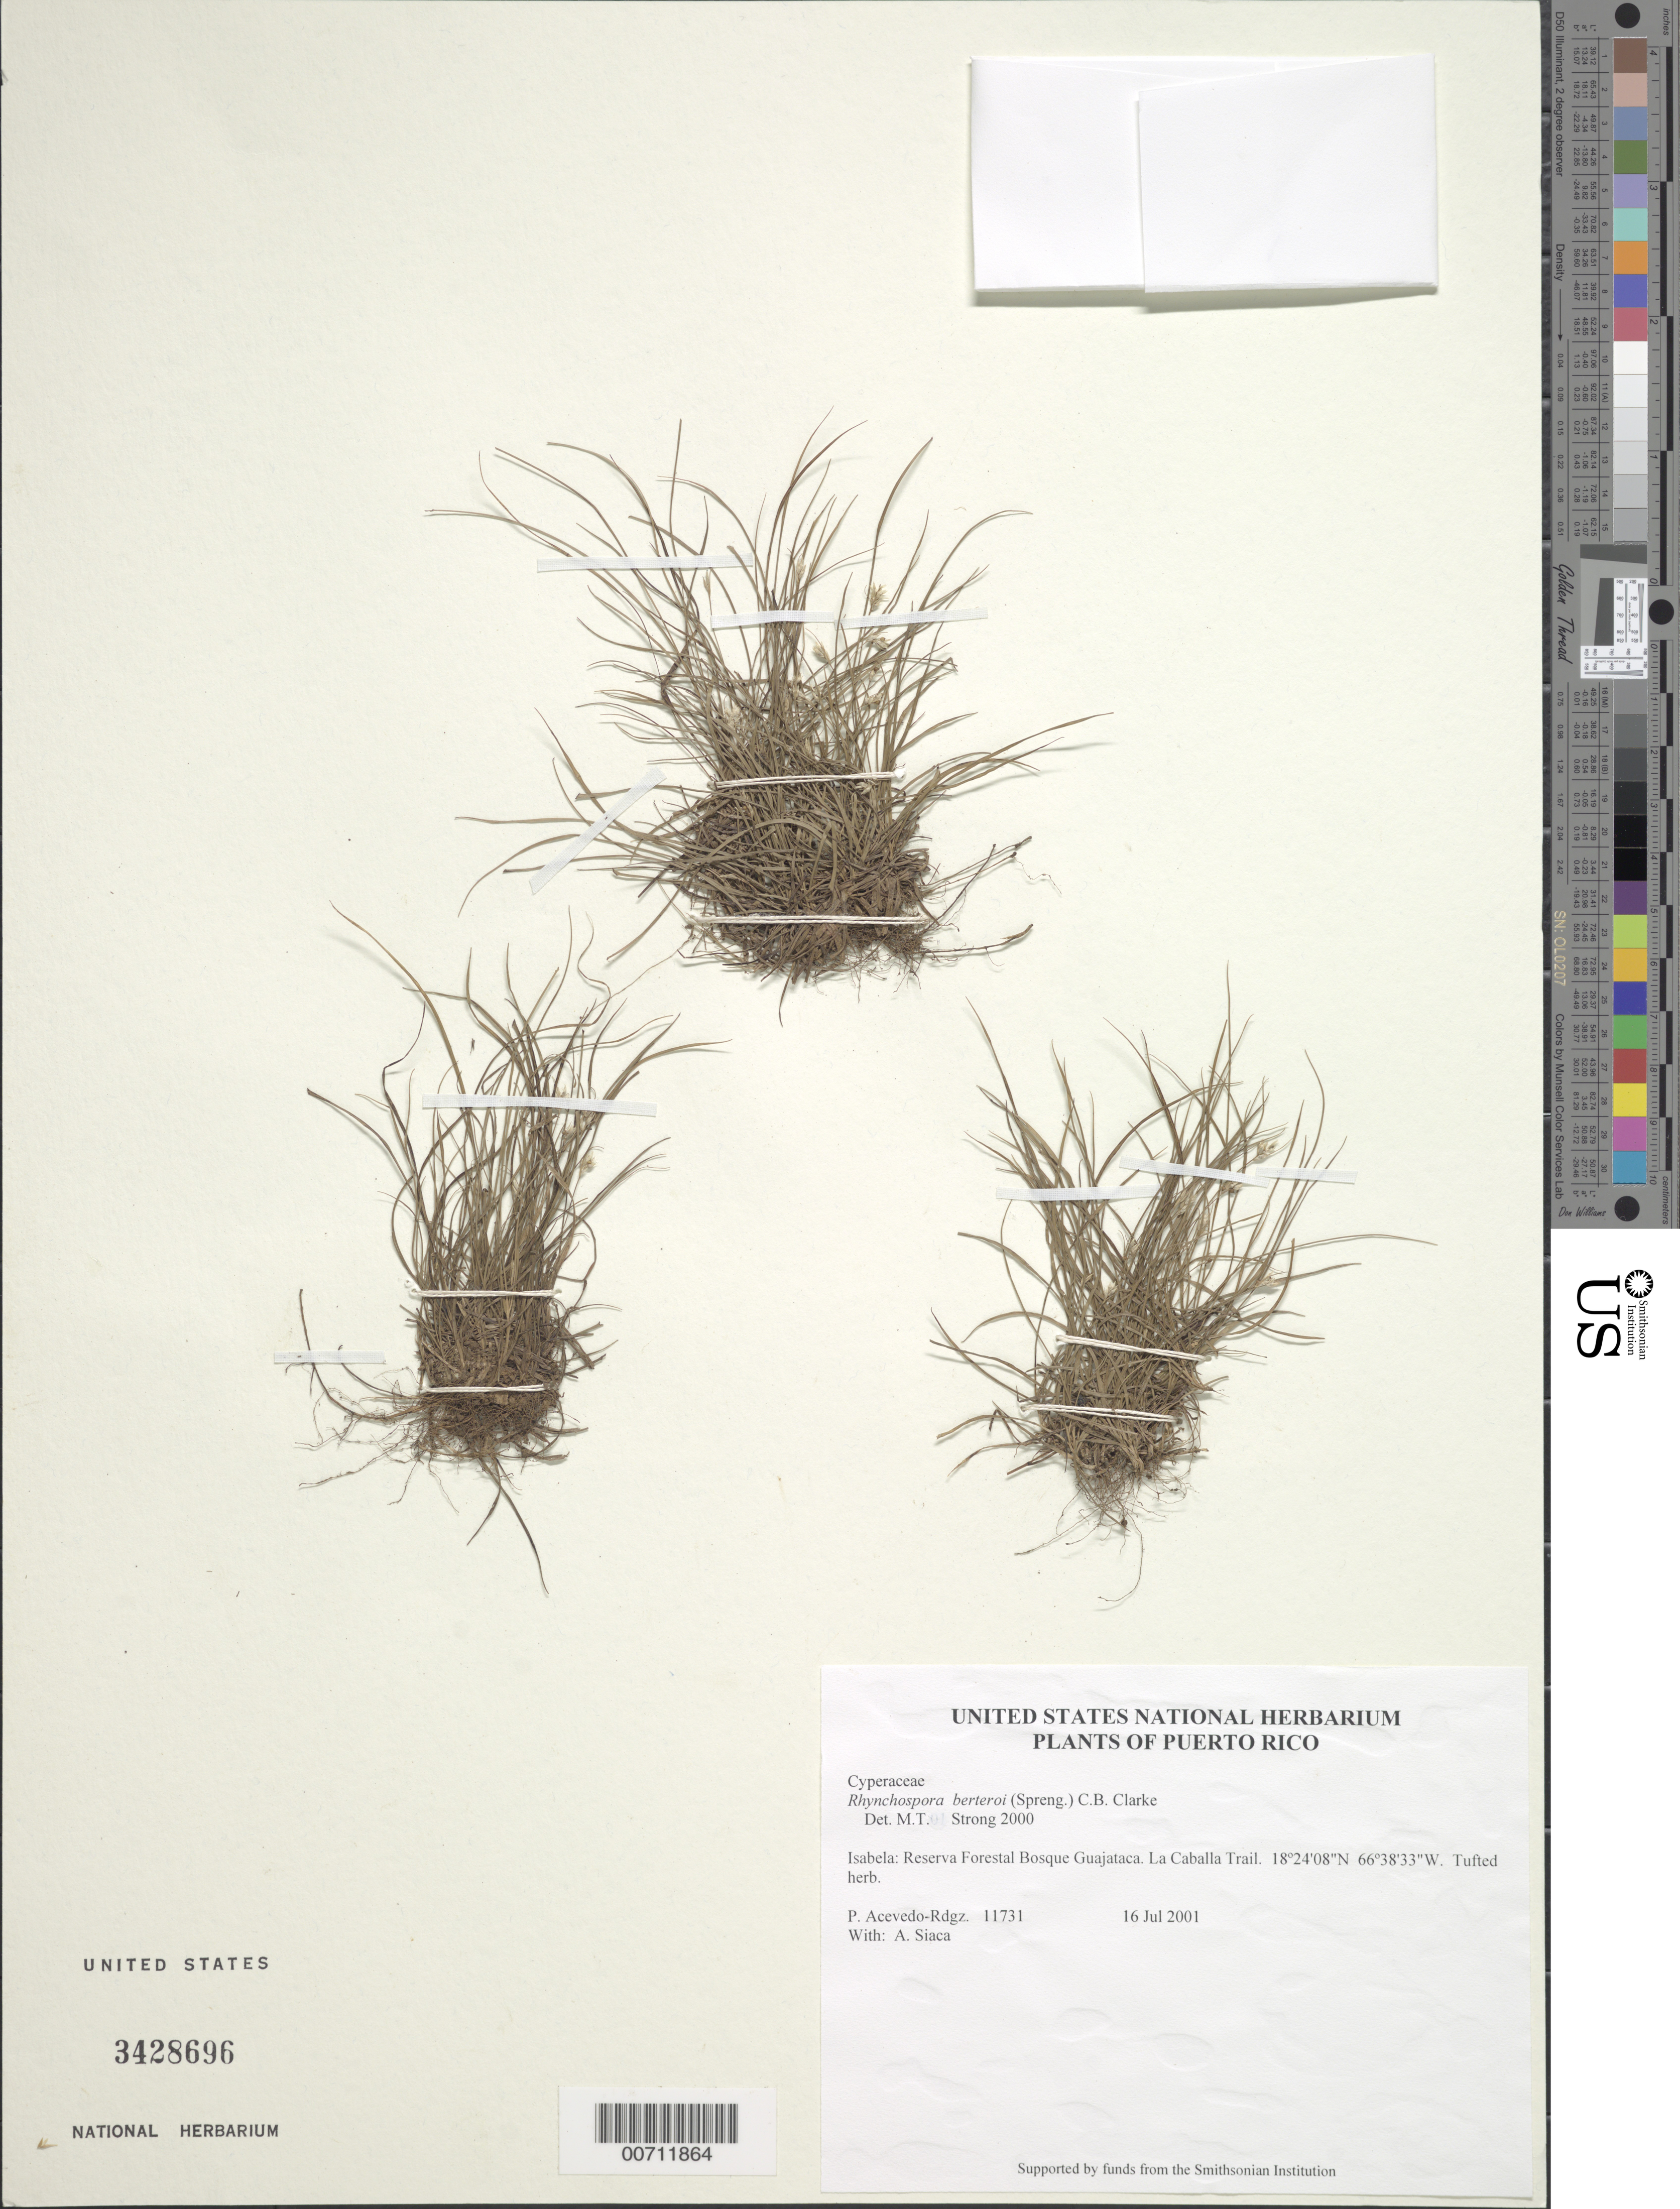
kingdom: Plantae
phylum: Tracheophyta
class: Liliopsida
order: Poales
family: Cyperaceae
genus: Rhynchospora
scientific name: Rhynchospora berteroi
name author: (Spreng.) C.B. Clarke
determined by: Strong, M. T., (US), Smithsonian Institution - National Museum of Natural History (UNITED STATES)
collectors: P. Acevedo-Rodr. & A. Siaca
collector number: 11731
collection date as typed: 16 Jul 2001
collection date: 2001-07-16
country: Puerto Rico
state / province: Isabela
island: Puerto Rico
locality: Isabela: Reserva Forestal Bosque Guajataca. La Caballa Trail.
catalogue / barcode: US 3428696